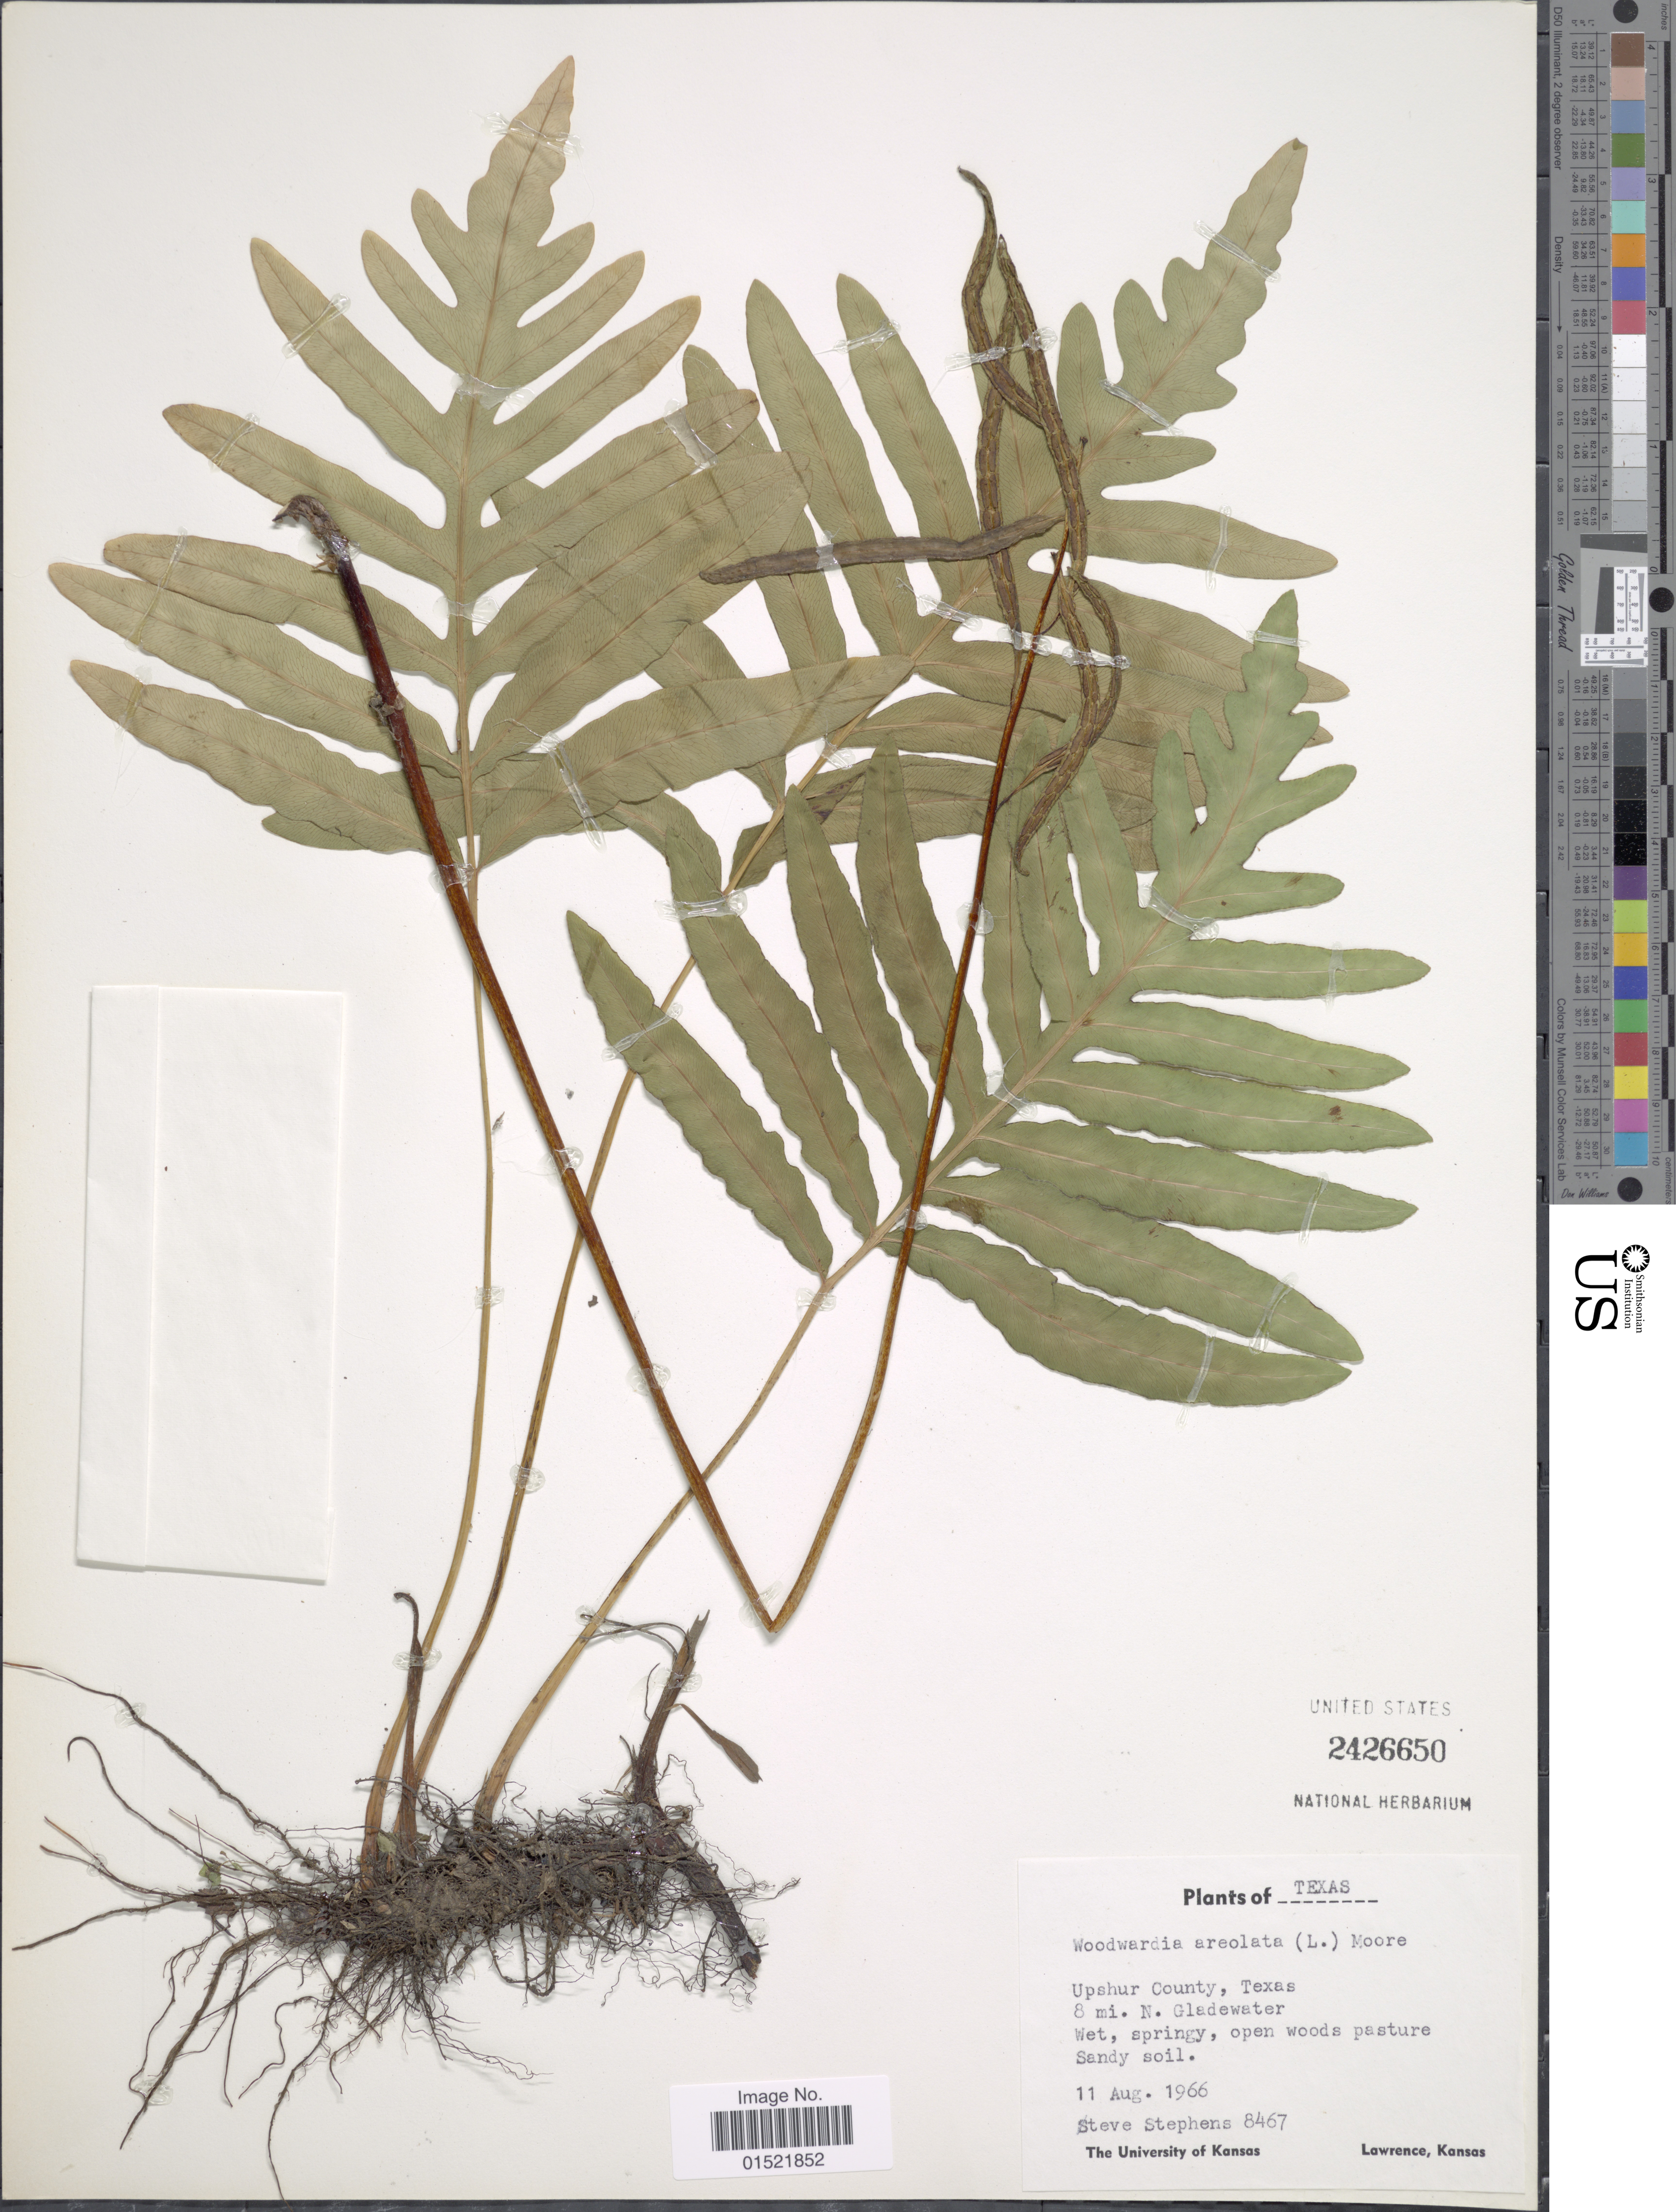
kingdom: Plantae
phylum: Tracheophyta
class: Polypodiopsida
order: Polypodiales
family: Blechnaceae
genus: Woodwardia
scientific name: Woodwardia areolata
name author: (L.) T. Moore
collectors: S. Stephens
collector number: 8467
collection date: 1966-08-11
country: United States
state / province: Texas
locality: Upshur County, Texas, 8 mi. N. Gladewater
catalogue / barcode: US 2426650